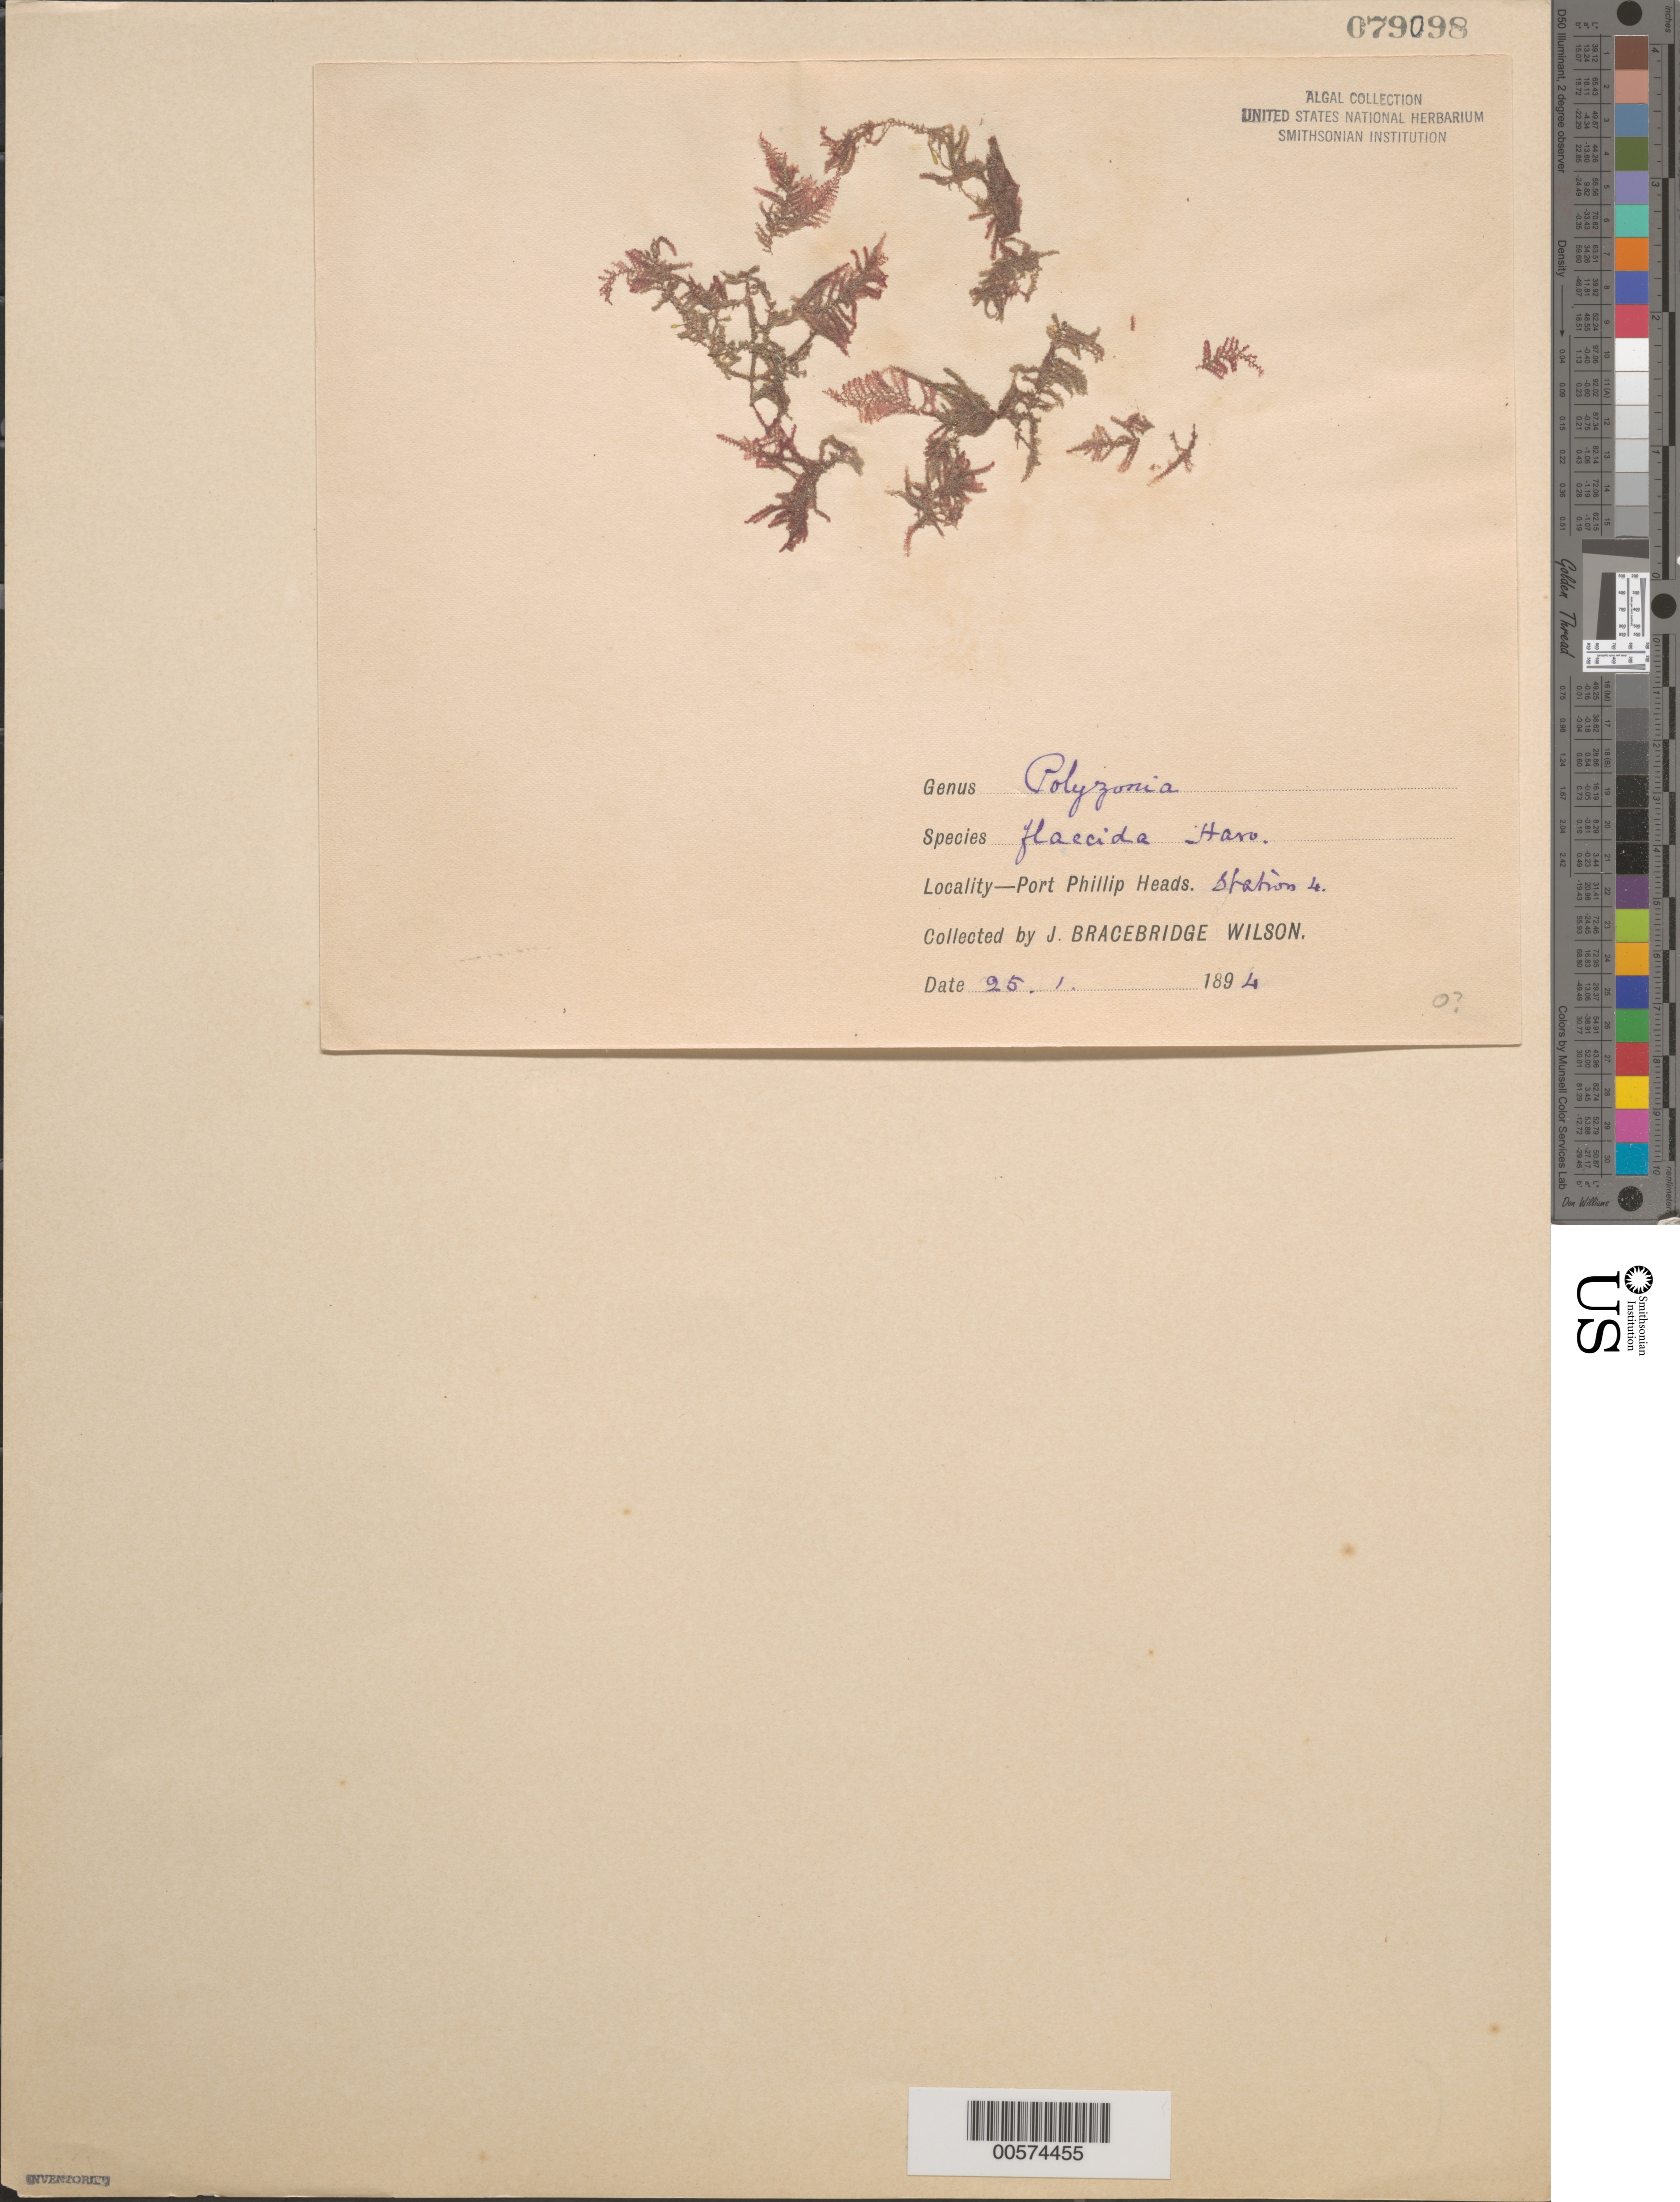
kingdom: Plantae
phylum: Rhodophyta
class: Florideophyceae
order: Ceramiales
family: Rhodomelaceae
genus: Polyzonia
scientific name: Polyzonia flaccida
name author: Harv.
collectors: J. B. Wilson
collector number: Station 4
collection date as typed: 25 Jan 1894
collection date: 1894-01-25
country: Australia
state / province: Victoria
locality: Port Phillip Heads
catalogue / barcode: US 79098